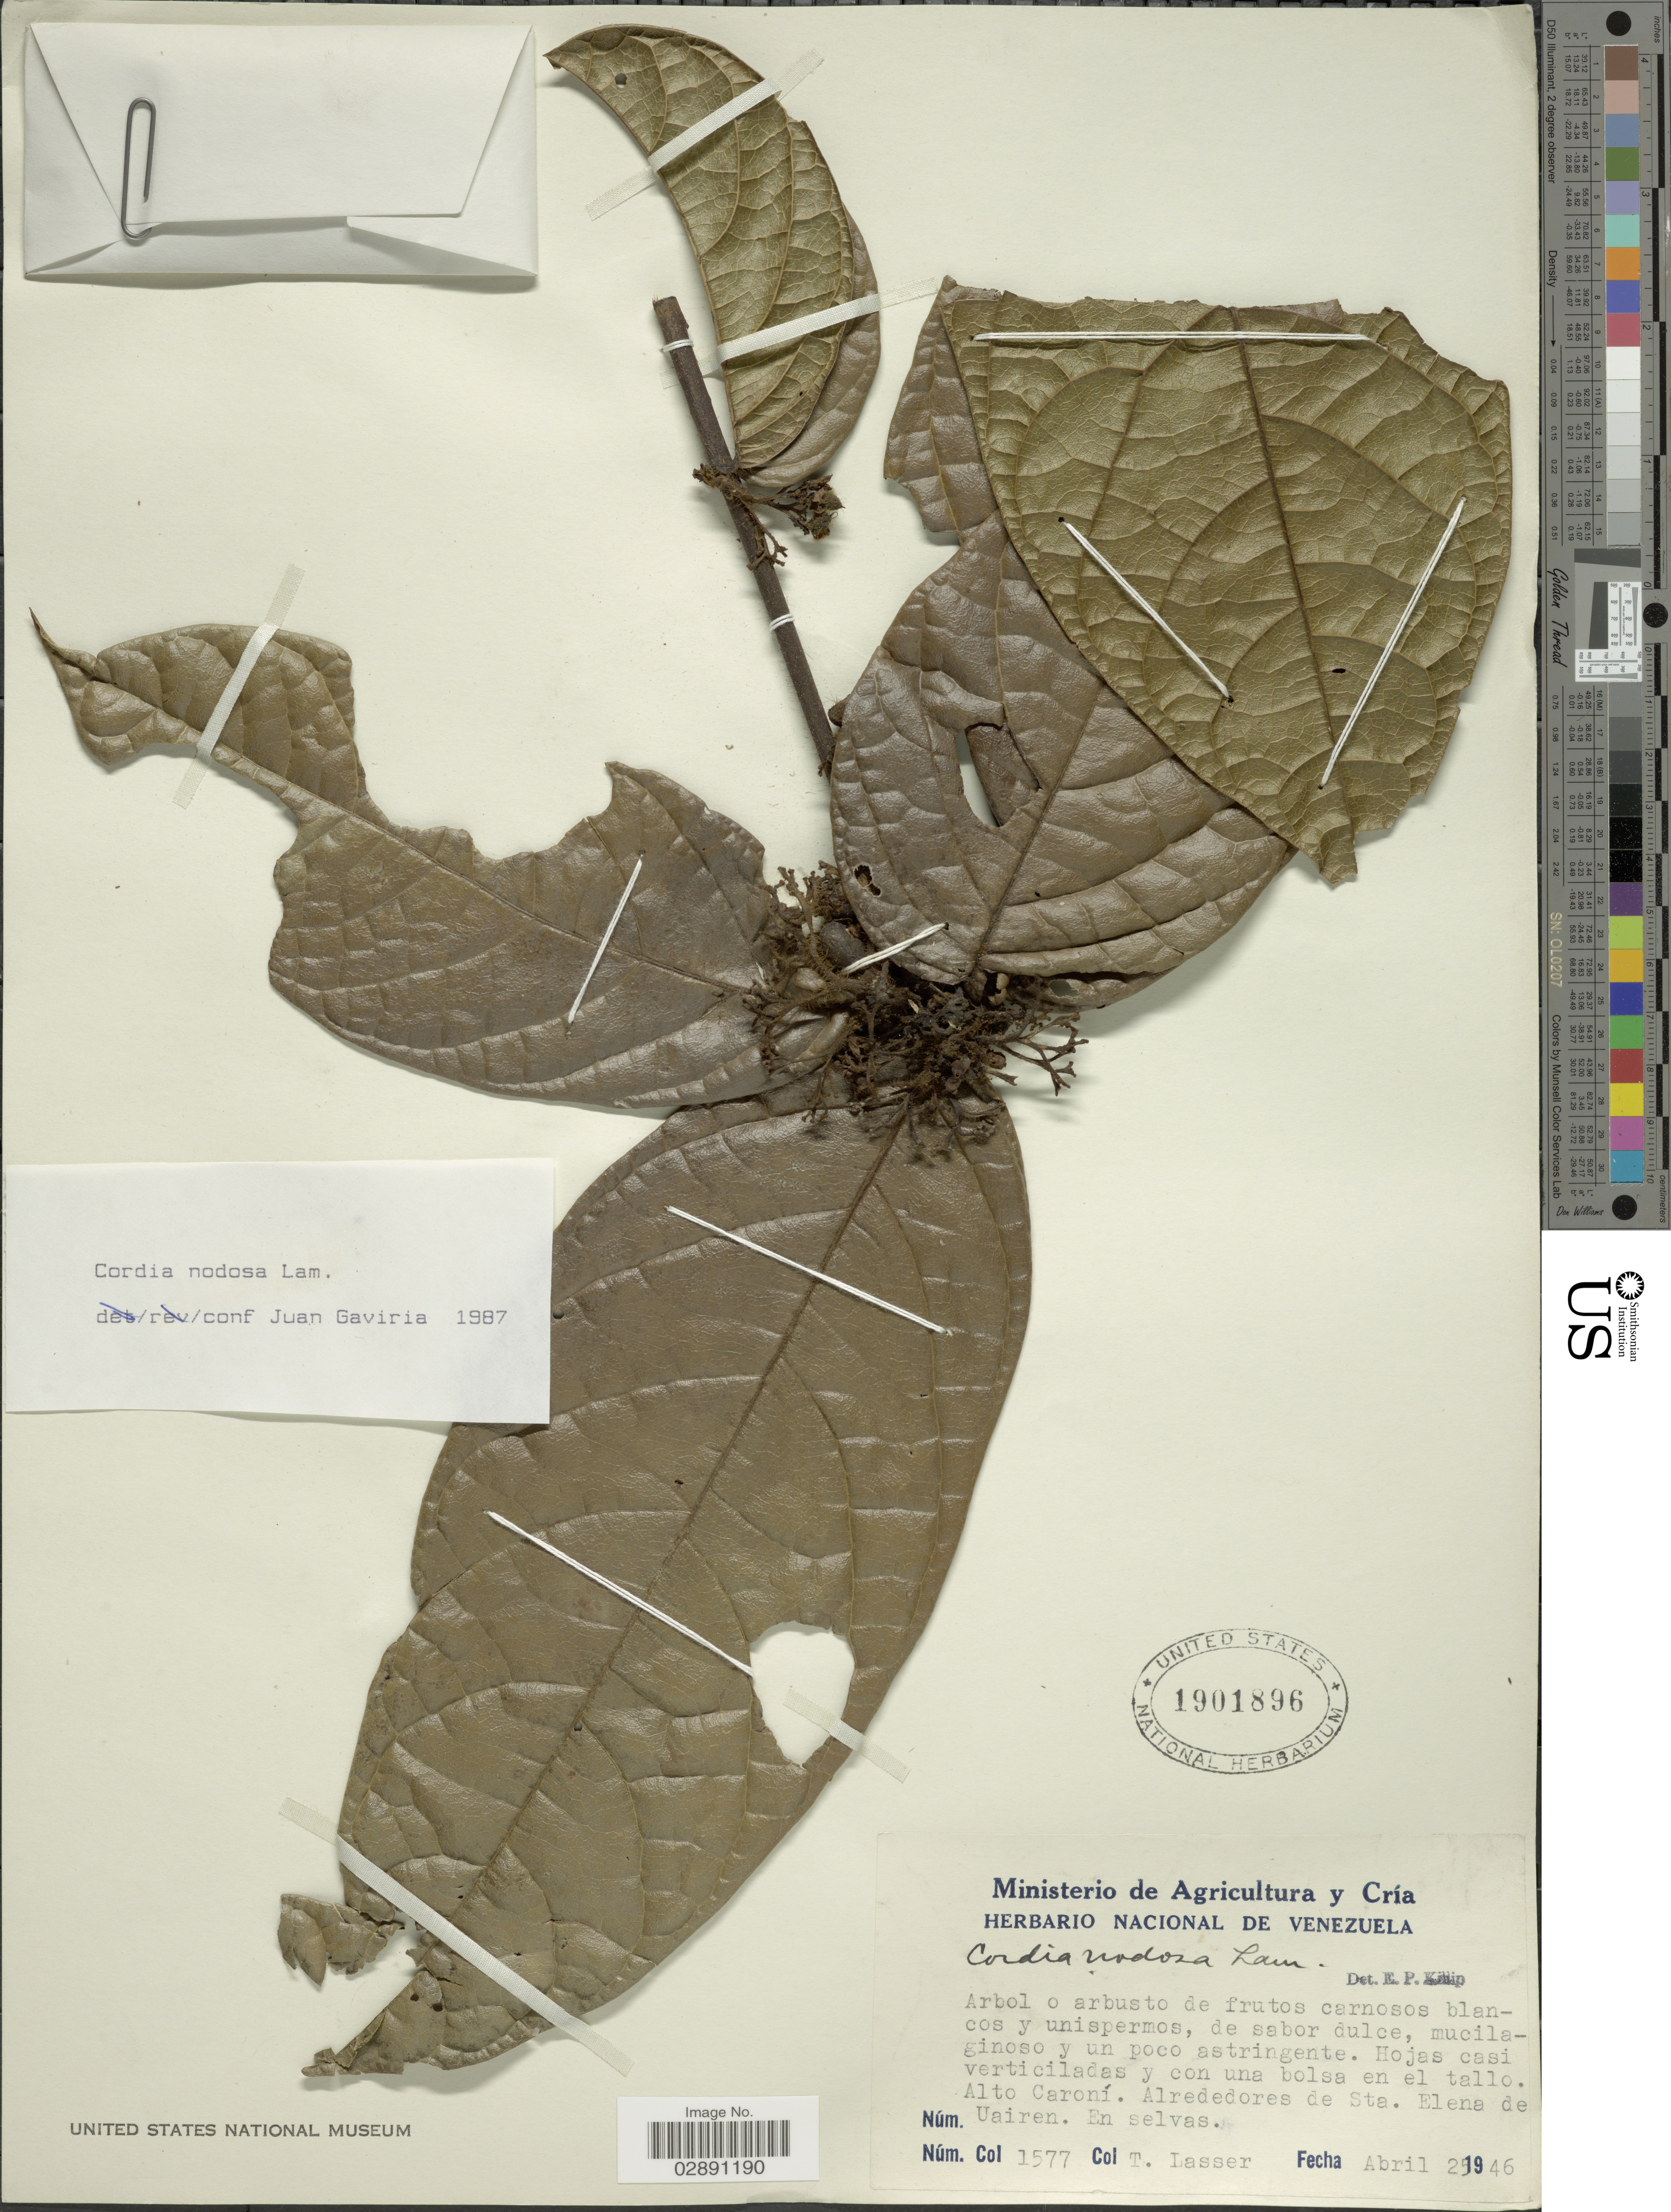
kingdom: Plantae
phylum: Tracheophyta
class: Magnoliopsida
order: Boraginales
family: Cordiaceae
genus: Cordia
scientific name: Cordia nodosa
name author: Lam.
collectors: T. Lasser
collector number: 1577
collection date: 1946-04-25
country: Venezuela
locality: Alto Caroní. Alrededores de Sta. Elena de Uairen.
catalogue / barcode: US 1901896